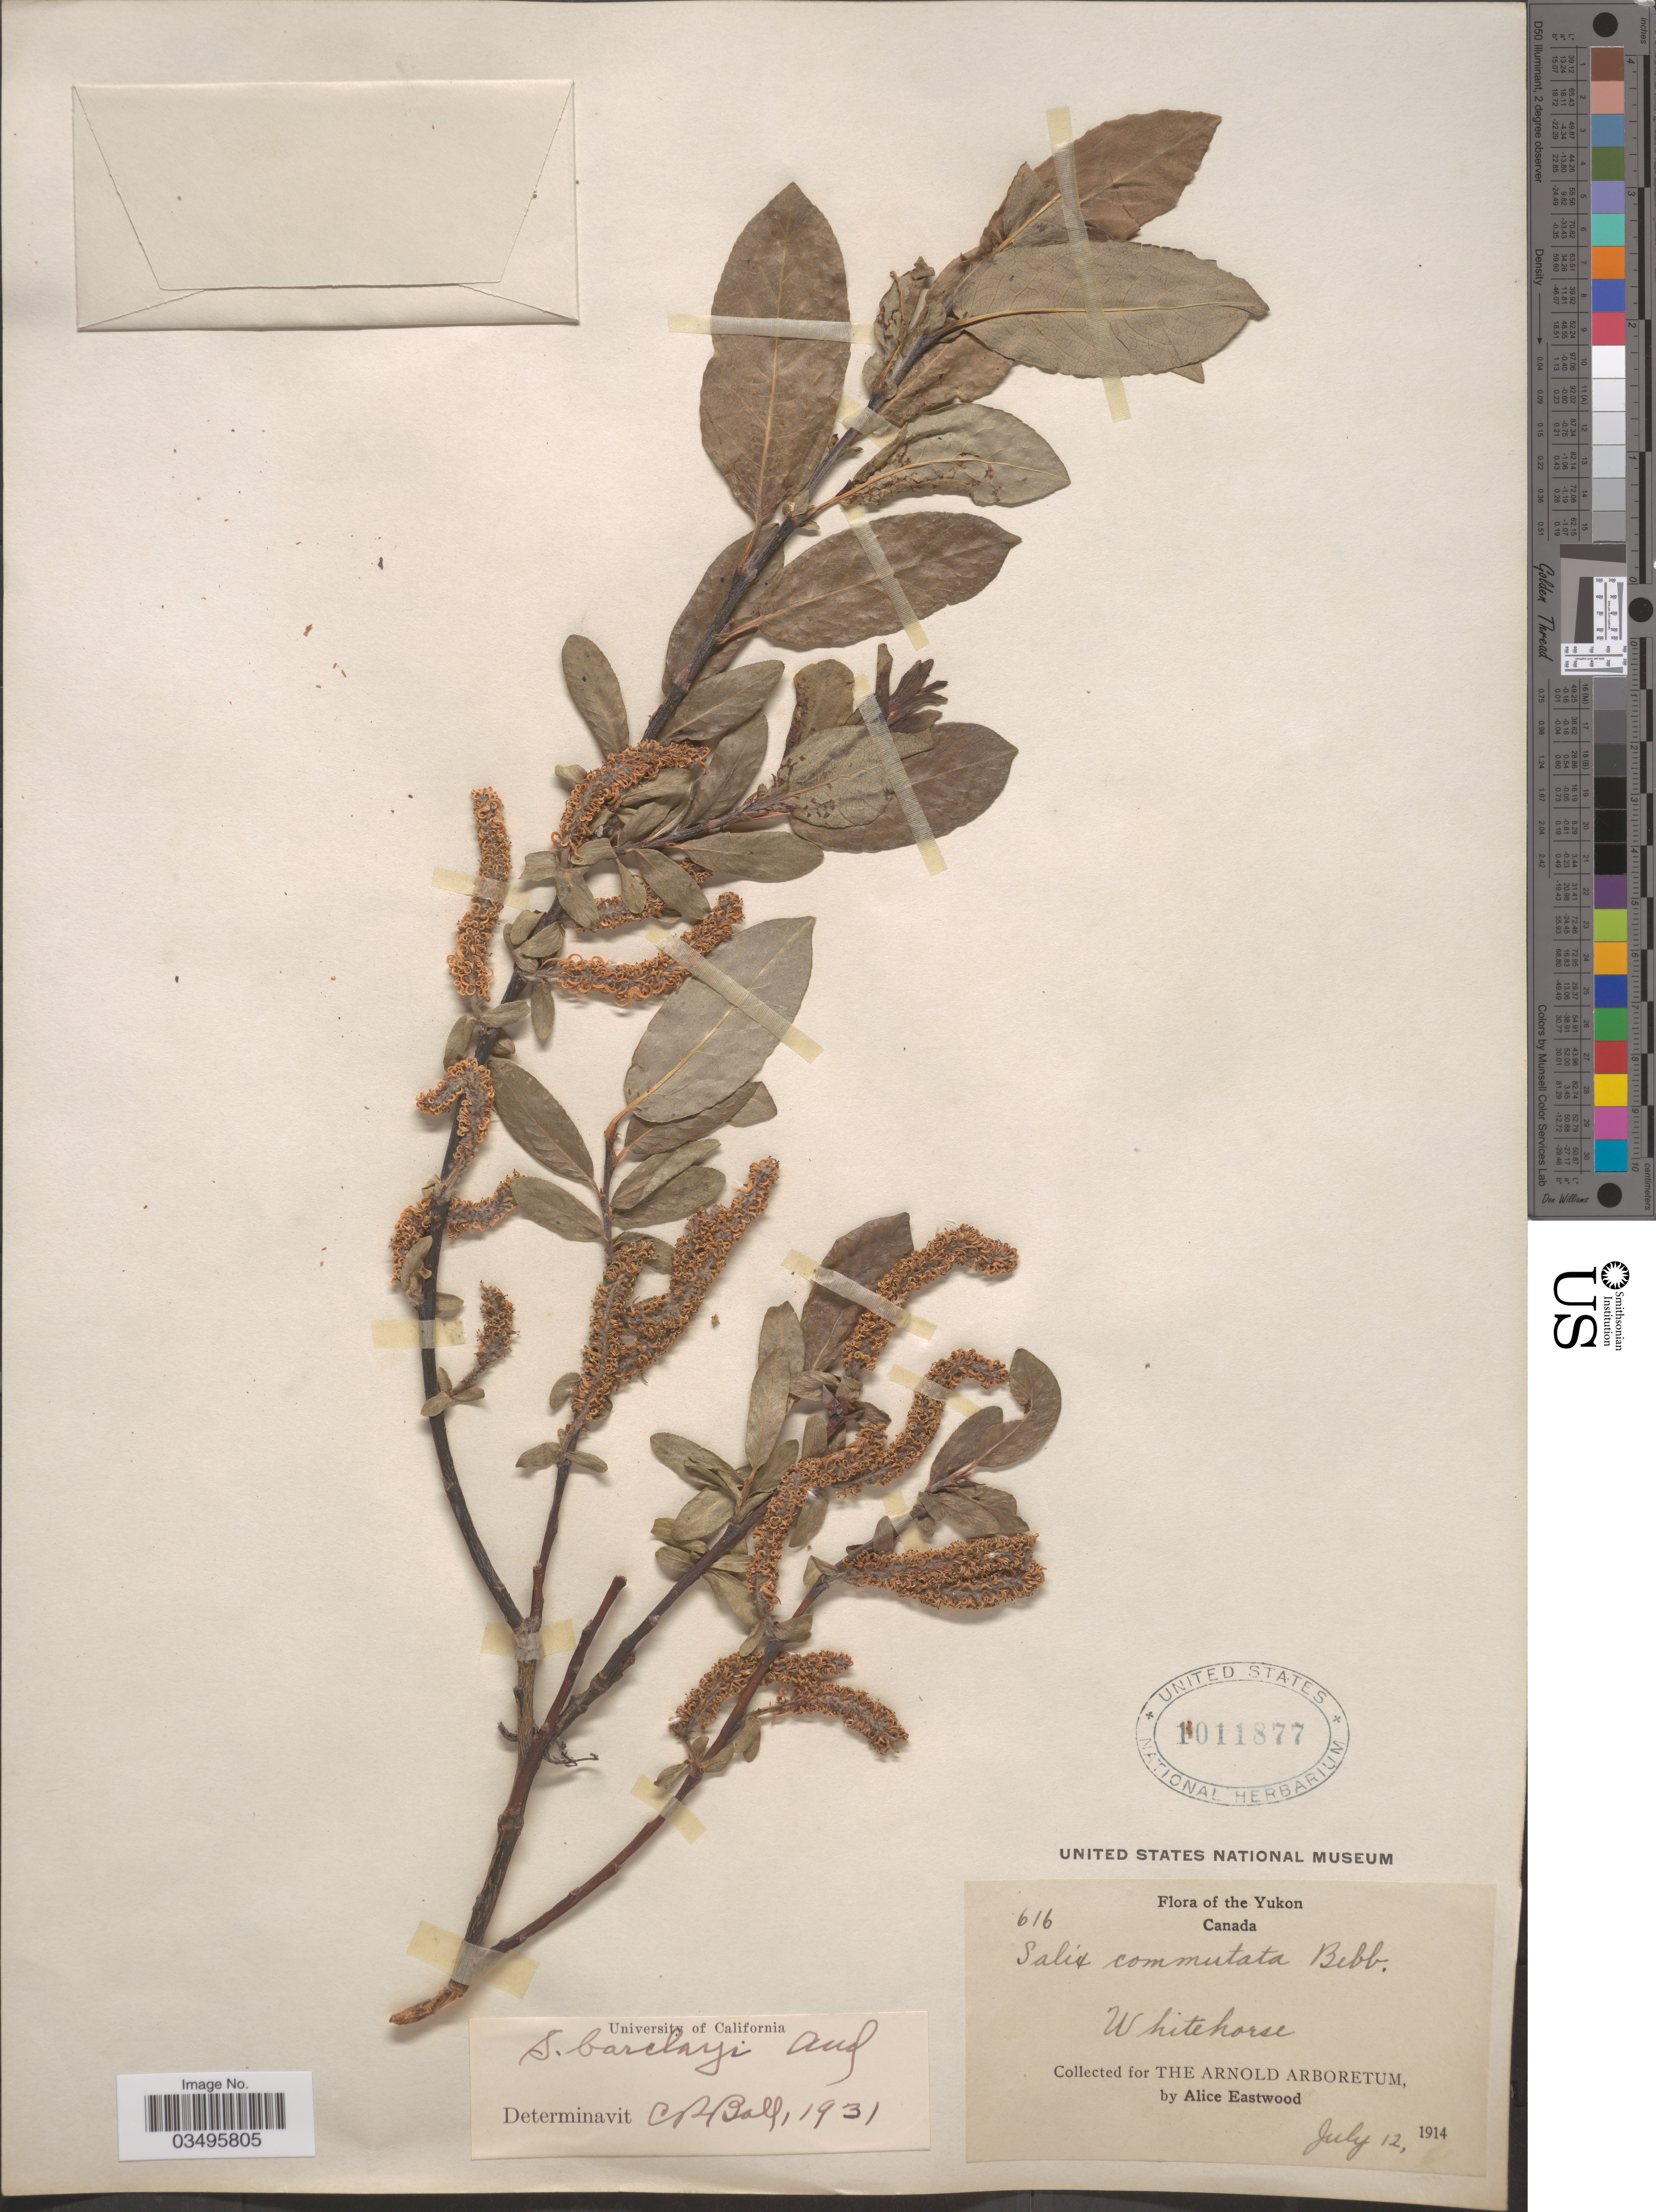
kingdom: Plantae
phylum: Tracheophyta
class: Magnoliopsida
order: Malpighiales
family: Salicaceae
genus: Salix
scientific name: Salix barclayi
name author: Andersson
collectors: A. Eastwood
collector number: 616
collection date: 1914-07-12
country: Canada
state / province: Yukon Territory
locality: Yukon, Whitehorse.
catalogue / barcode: US 1011877